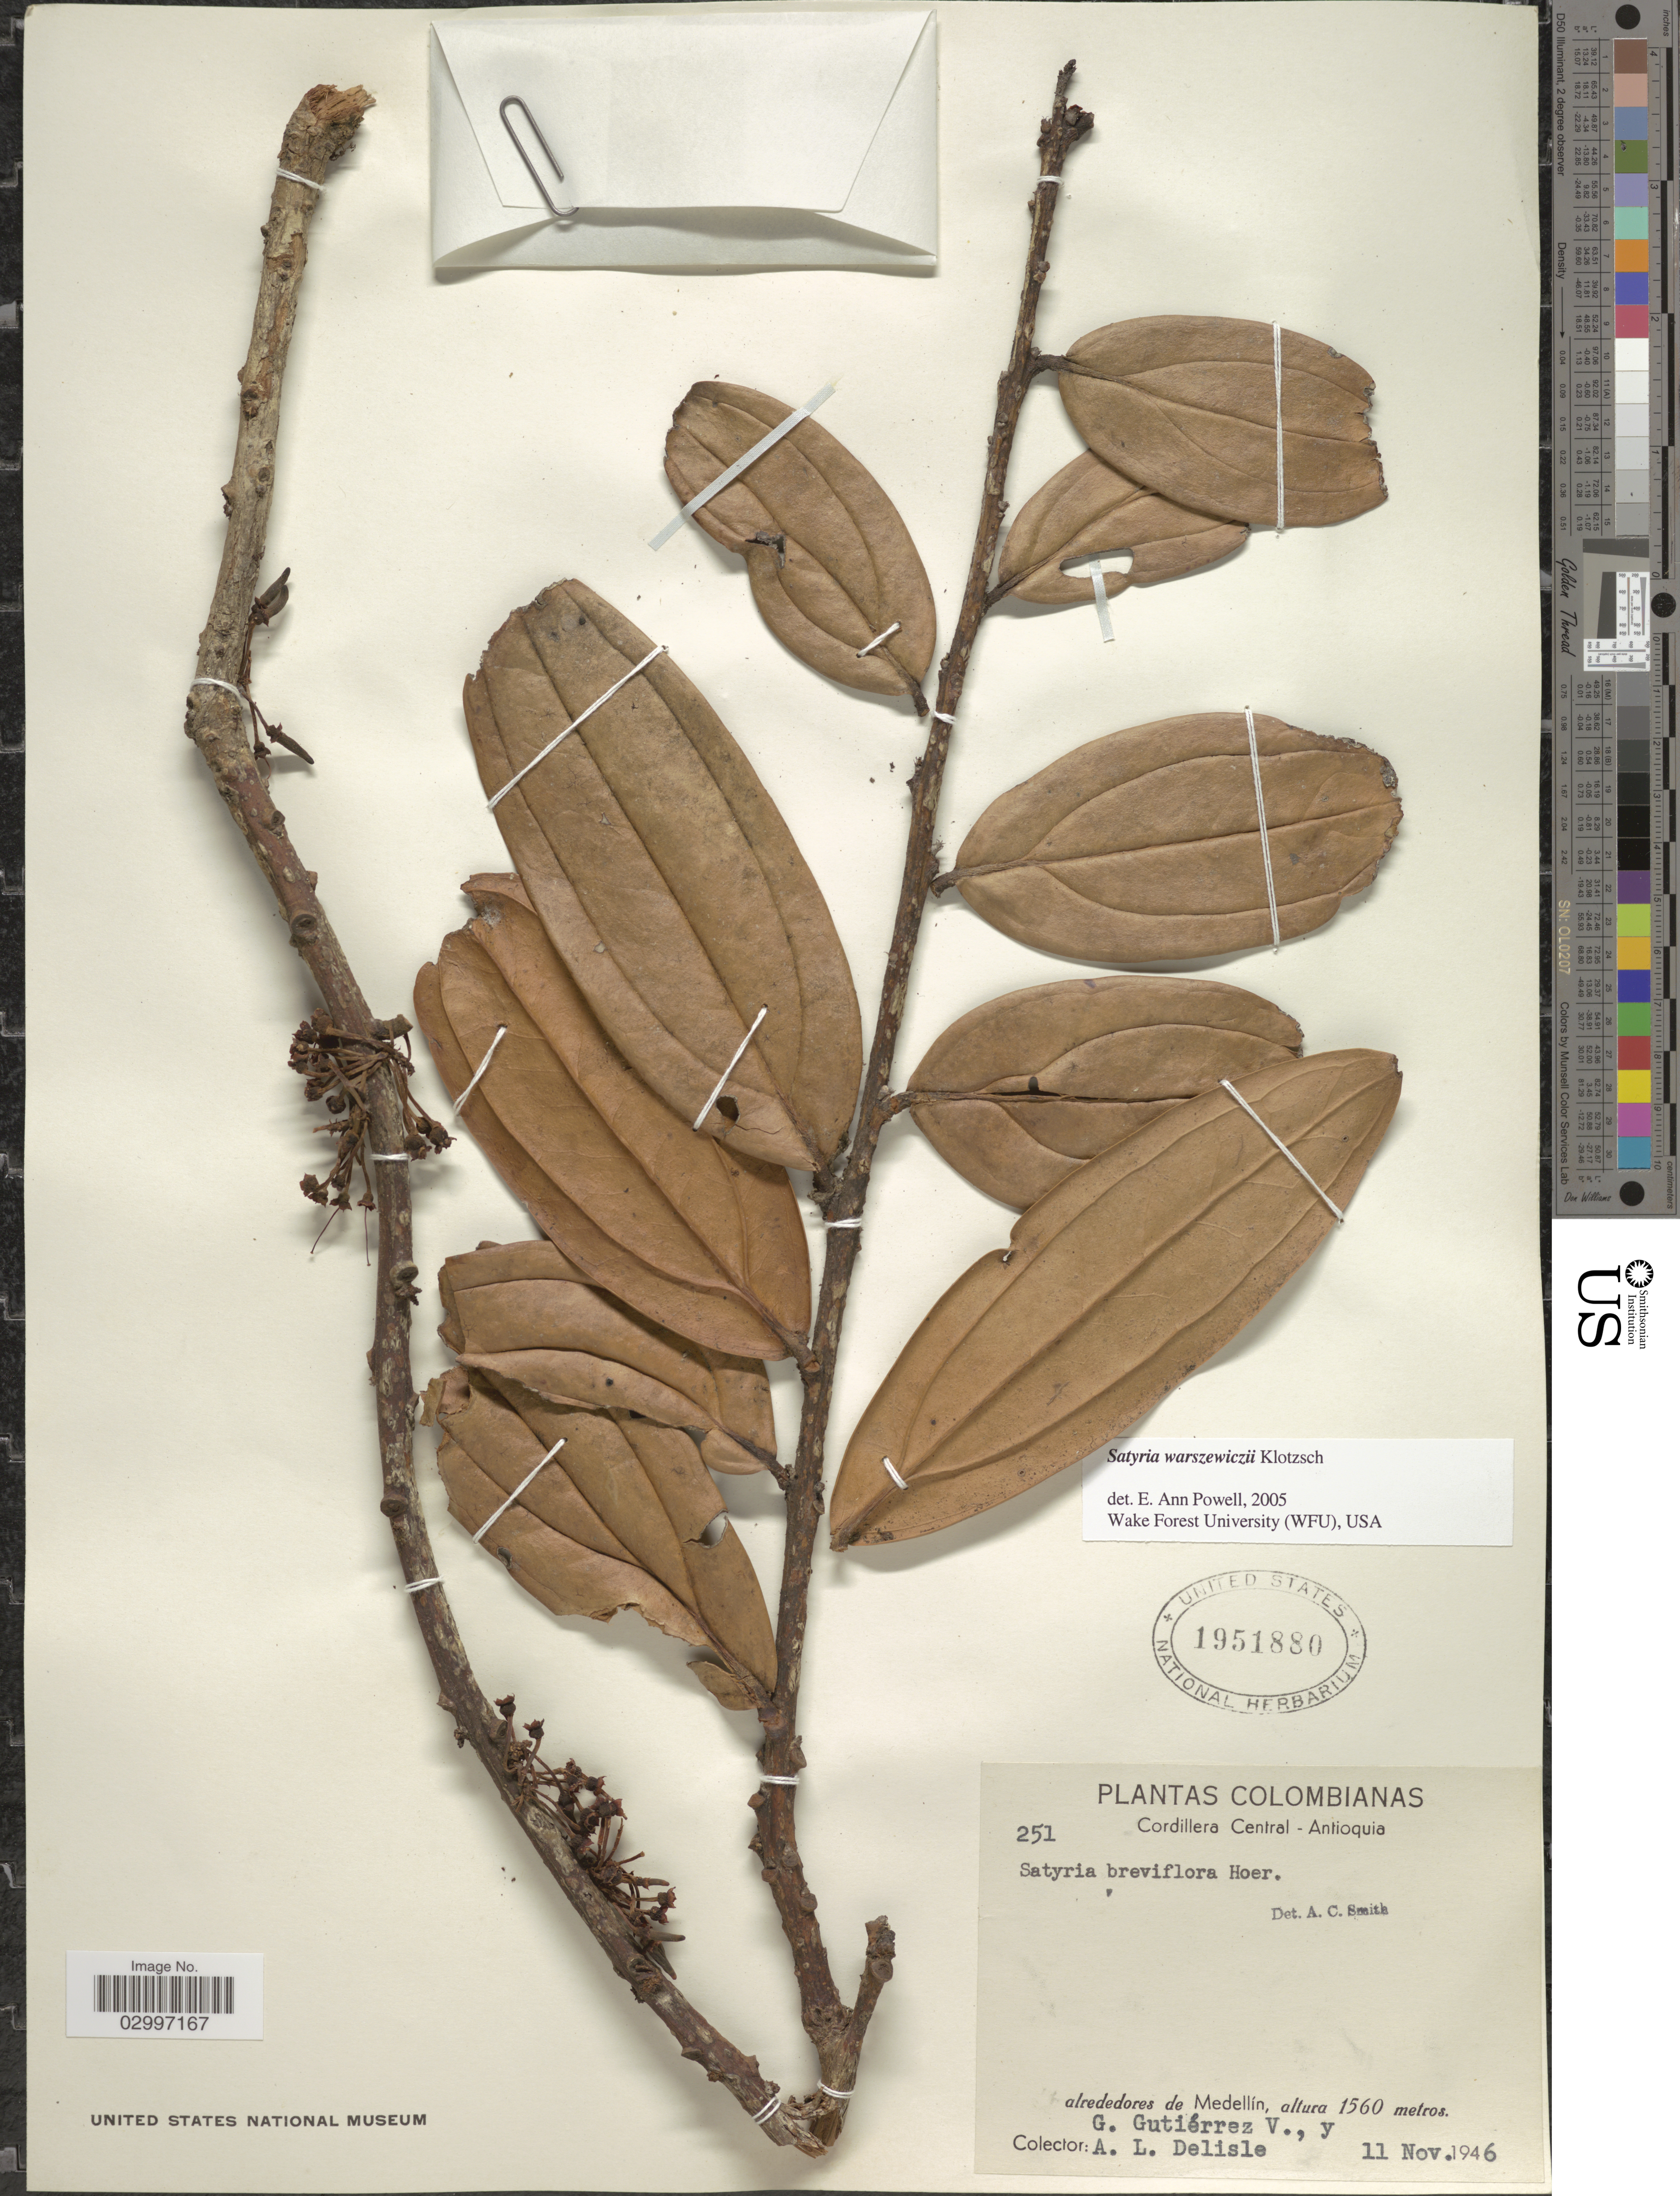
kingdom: Plantae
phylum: Tracheophyta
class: Magnoliopsida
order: Ericales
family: Ericaceae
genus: Satyria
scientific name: Satyria panurensis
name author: (Benth. ex Meisn.) Benth. & Hook. f. ex Nied.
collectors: G. Gutiérrez V. & A. Delisle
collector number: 251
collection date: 1946-11-11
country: Colombia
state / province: Antioquia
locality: Cordillera Central, alrededores de Medellín.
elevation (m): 1560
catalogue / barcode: US 1951880